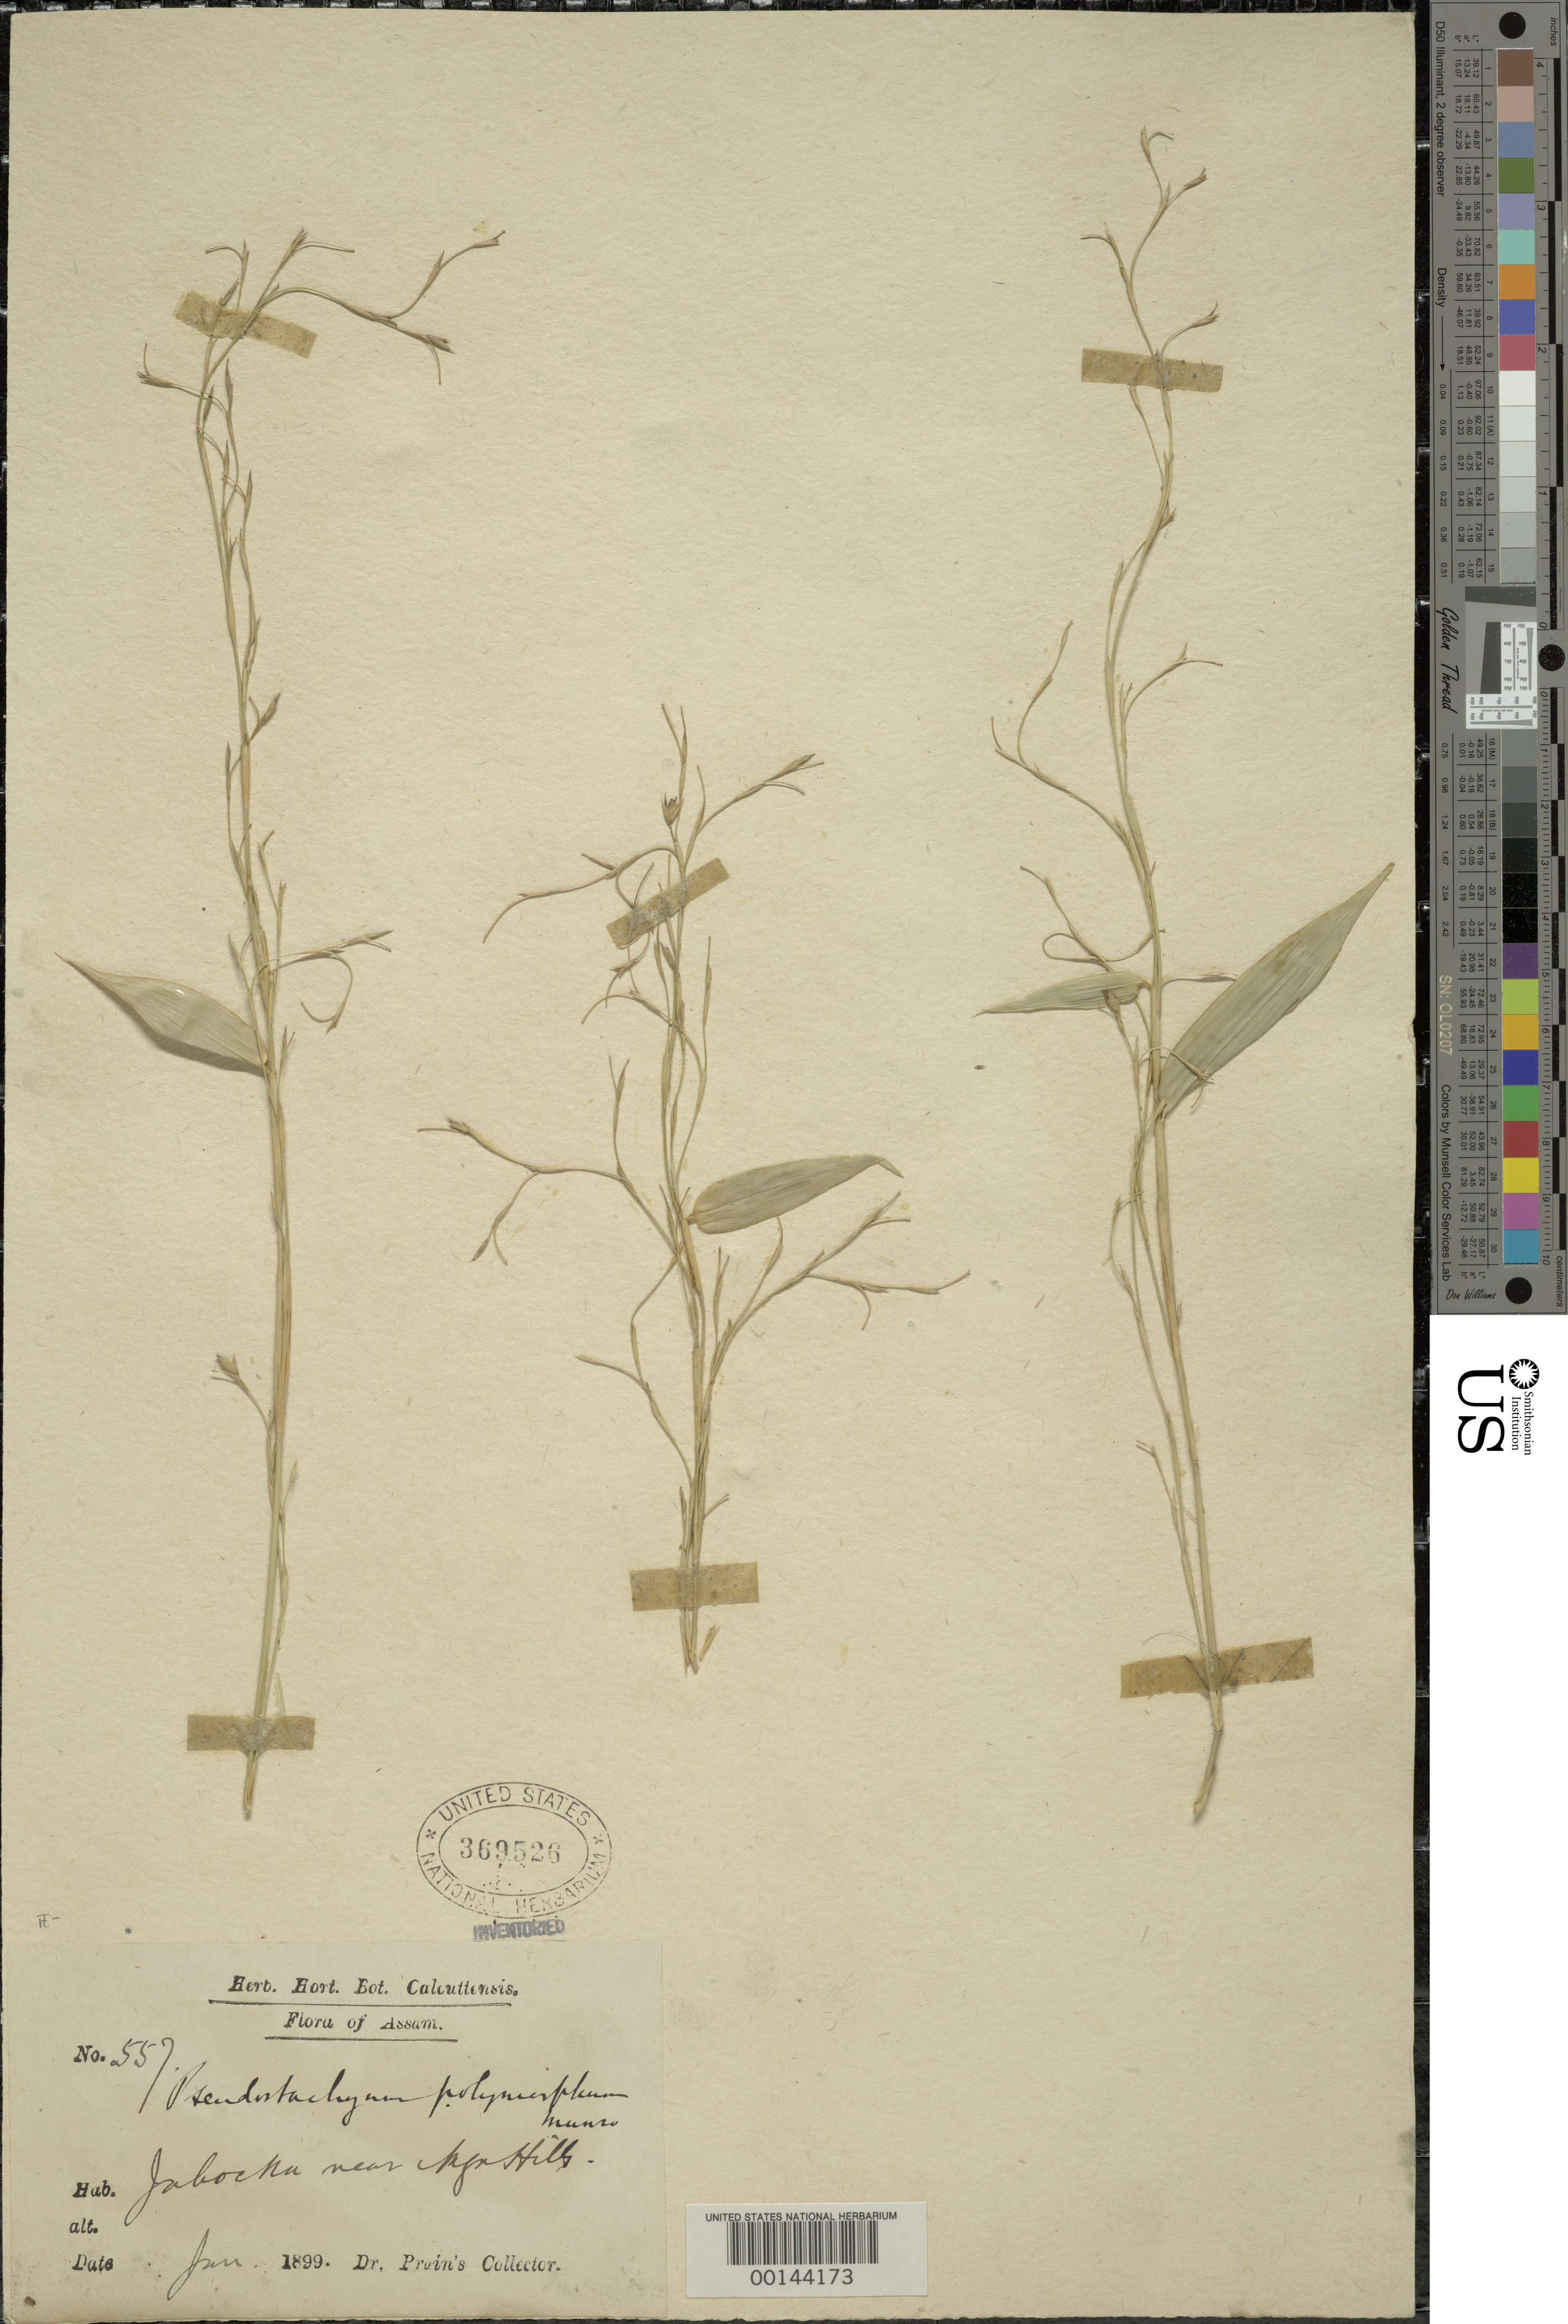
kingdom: Plantae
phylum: Tracheophyta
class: Liliopsida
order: Poales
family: Poaceae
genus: Pseudostachyum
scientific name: Pseudostachyum polymorphum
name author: Munro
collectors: -- Prain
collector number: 557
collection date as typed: Jun 1899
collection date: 1899-06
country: India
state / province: Assam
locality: Calcutta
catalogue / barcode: US 369526